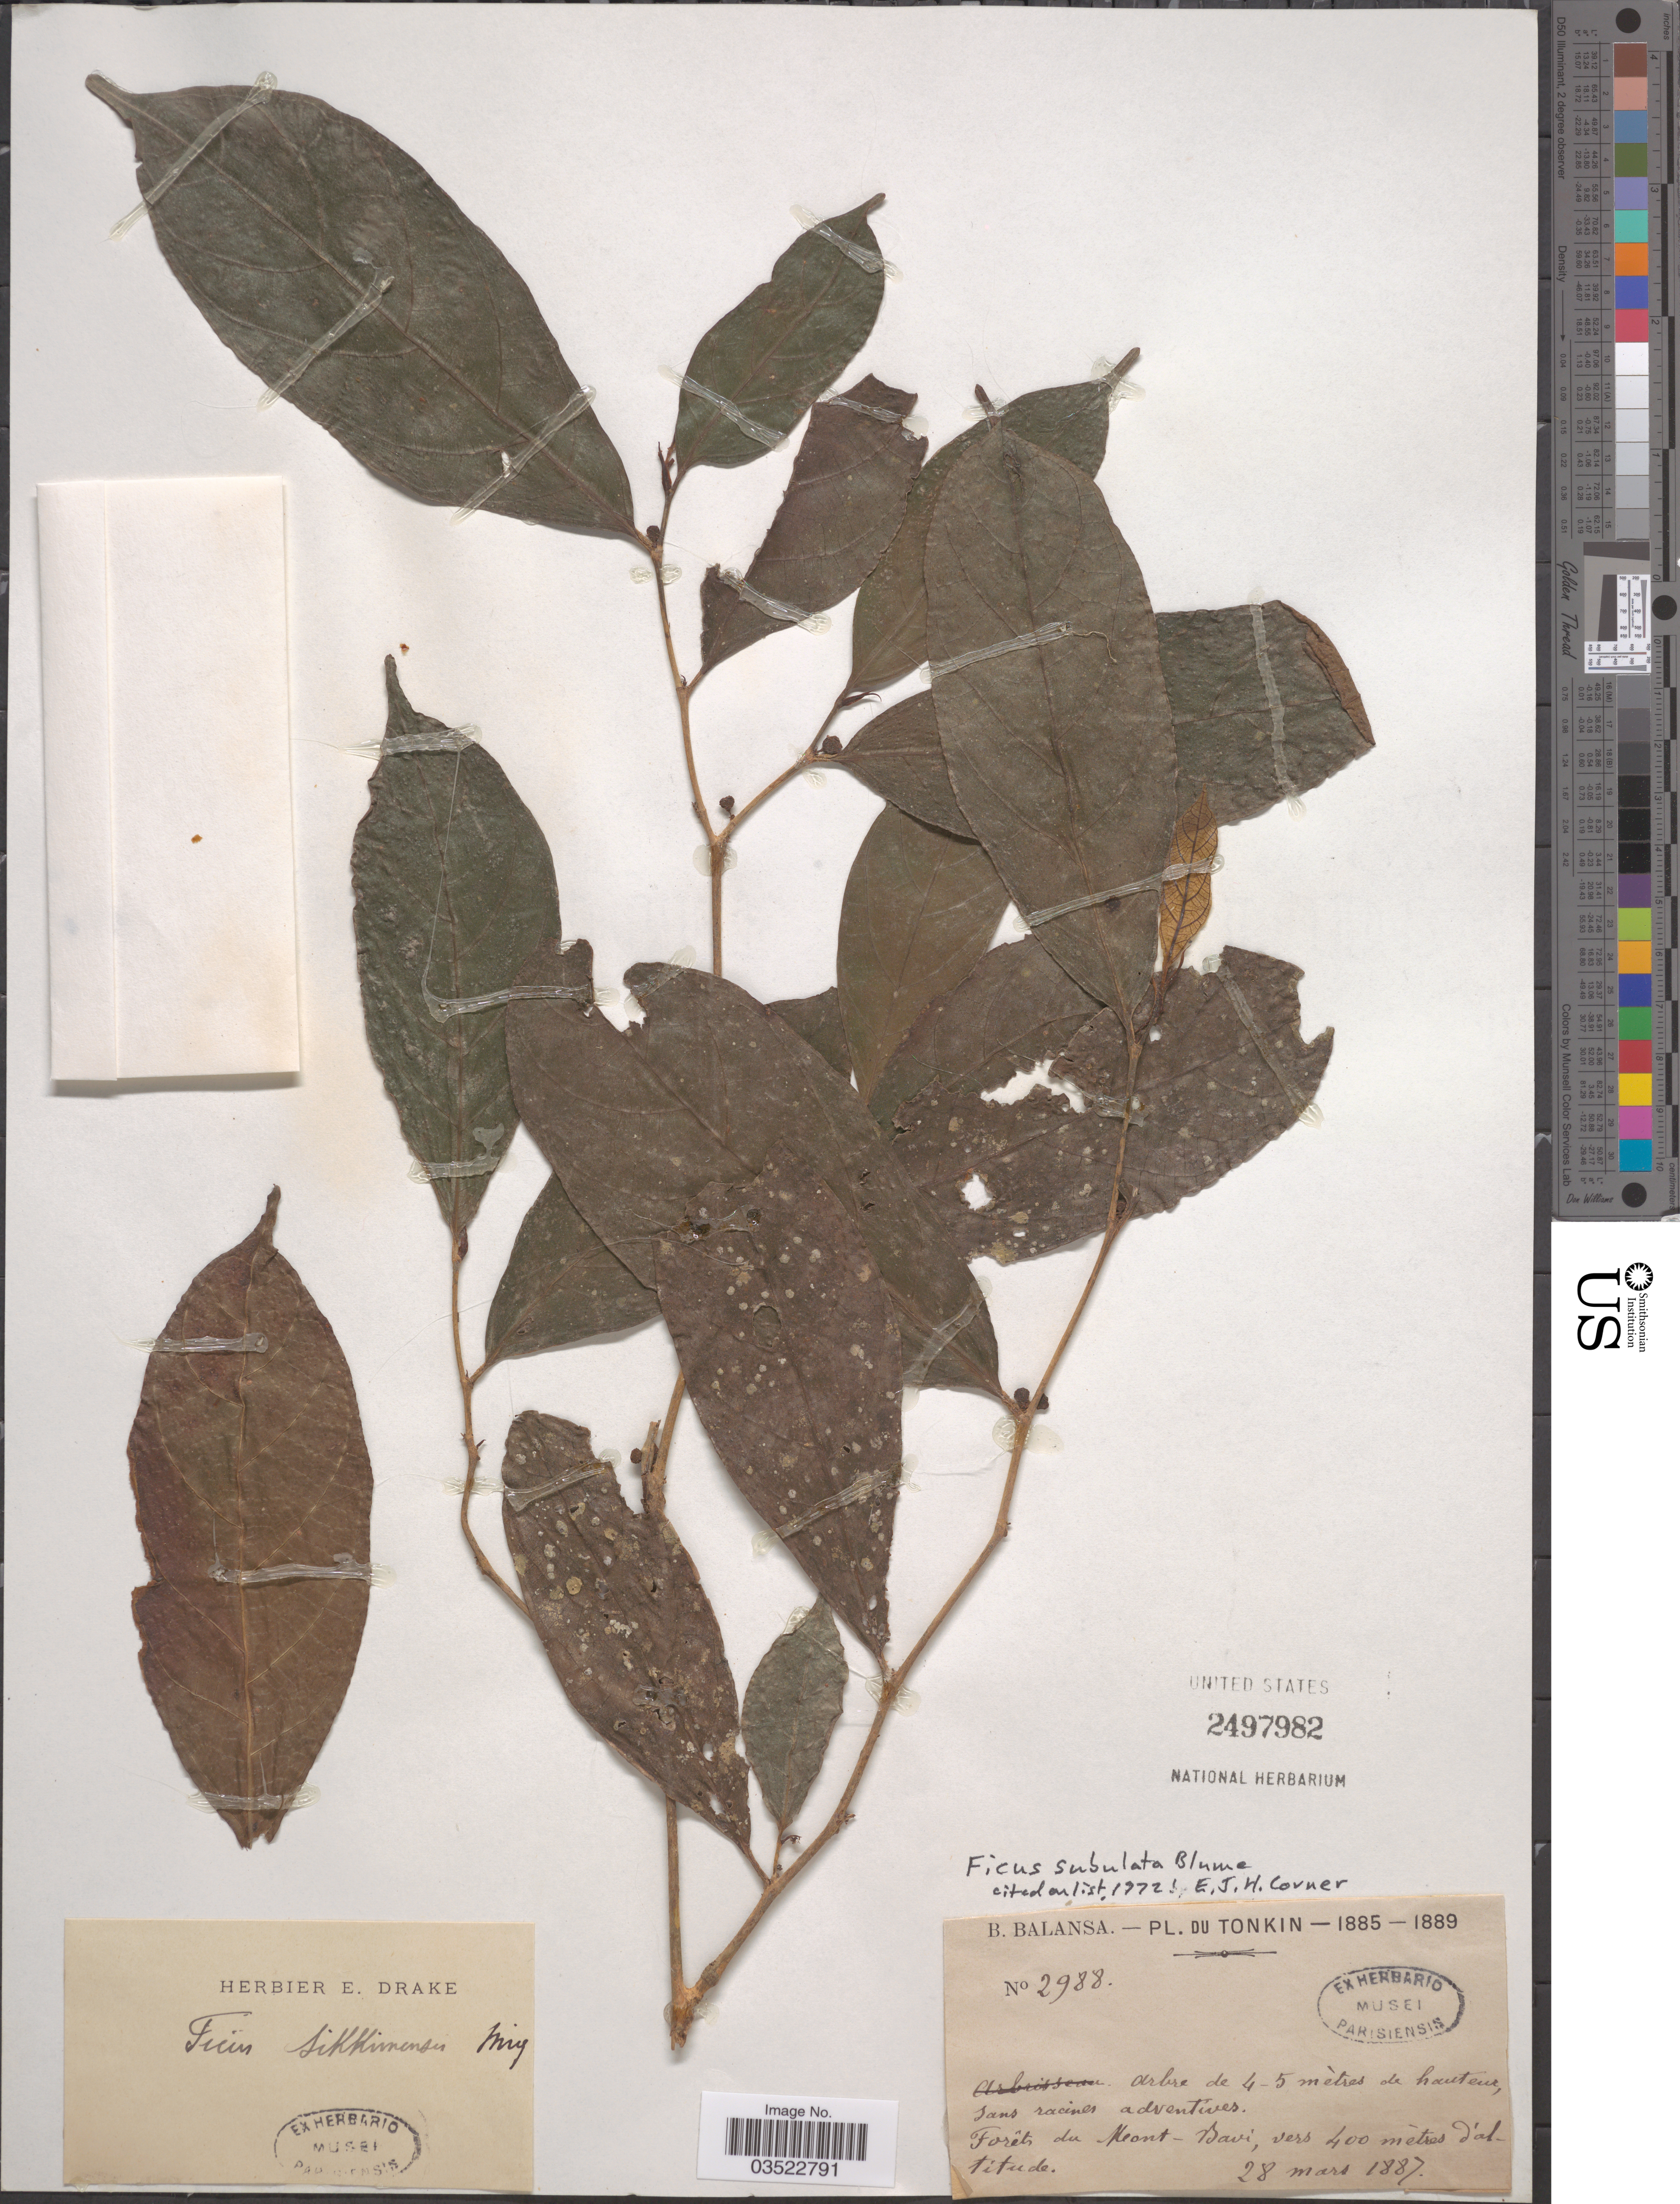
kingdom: Plantae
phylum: Tracheophyta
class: Magnoliopsida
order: Rosales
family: Moraceae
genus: Ficus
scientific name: Ficus subulata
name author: Blume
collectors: B. Balansa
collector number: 2988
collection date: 1887-03-28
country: Vietnam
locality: Tonkin. Forêts du Mont-Bavi.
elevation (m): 400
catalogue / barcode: US 2497982